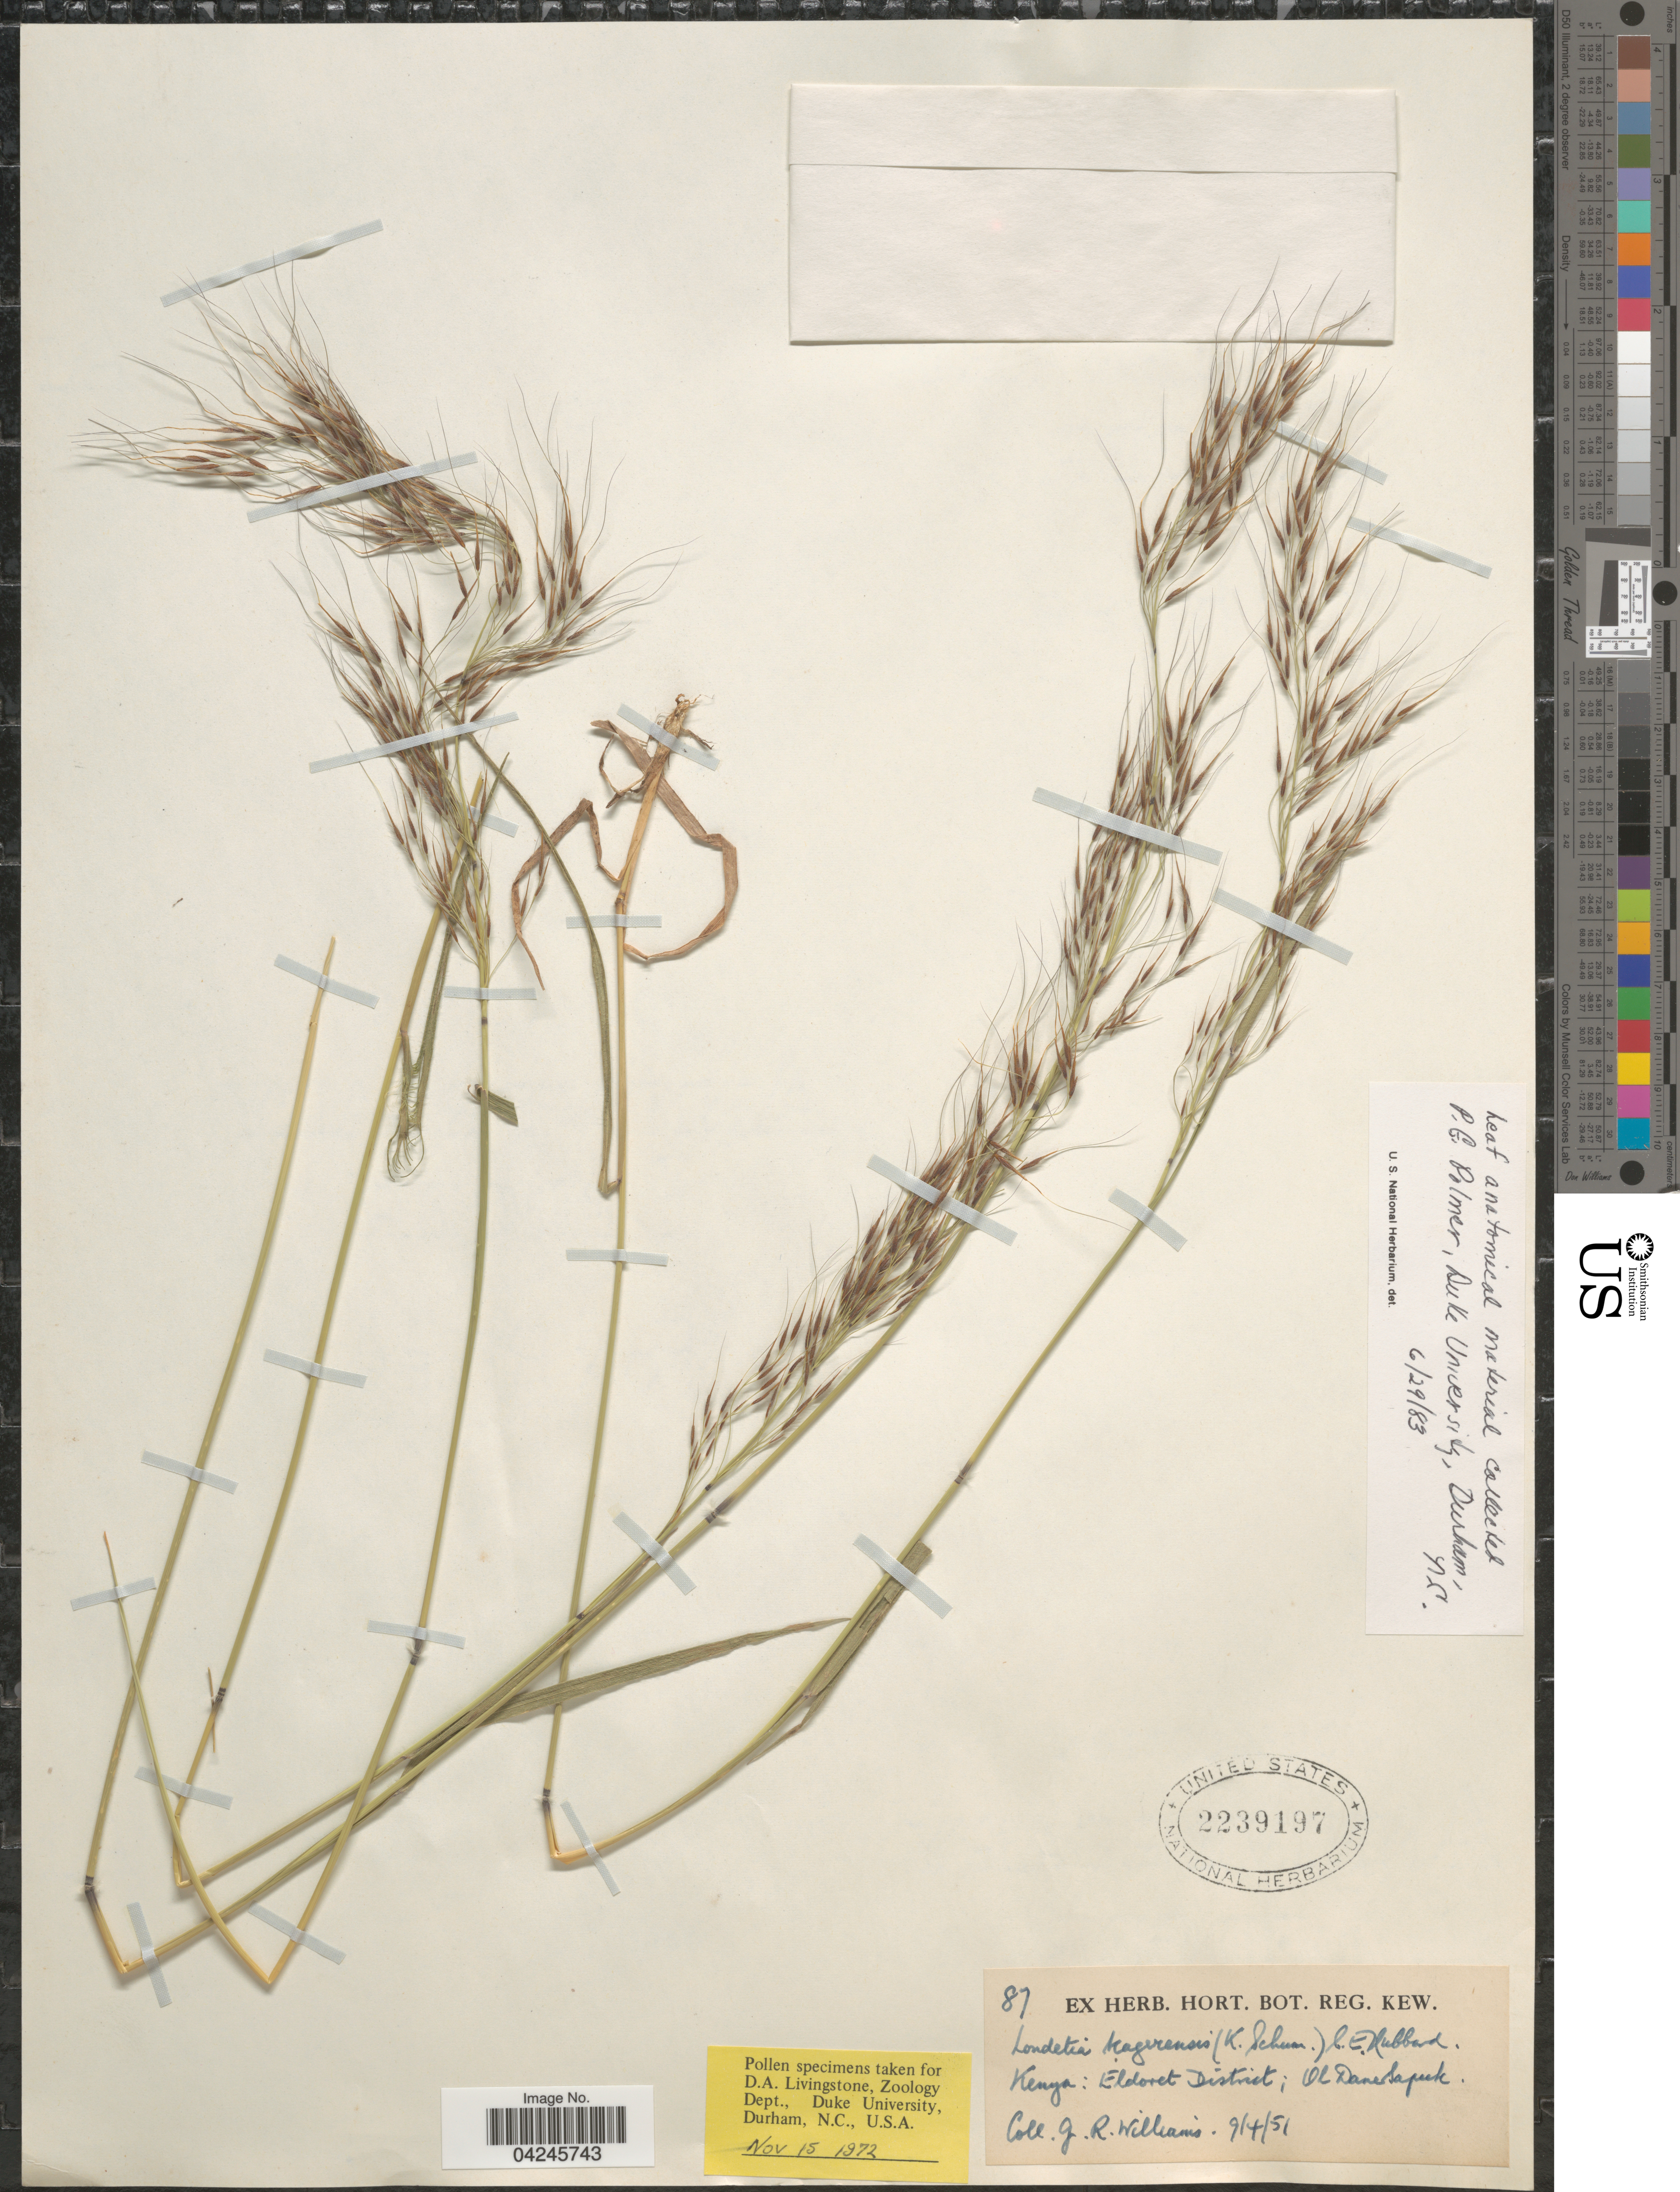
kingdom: Plantae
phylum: Tracheophyta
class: Liliopsida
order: Poales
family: Poaceae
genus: Loudetia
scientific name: Loudetia kagerensis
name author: (K. Schum.) Hutch.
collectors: G. Williams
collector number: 87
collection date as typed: Transcribed d/m/y: 9/4/51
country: Kenya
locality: Eldoret District; Cl Dane Sapuk.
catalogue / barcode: US 2239197